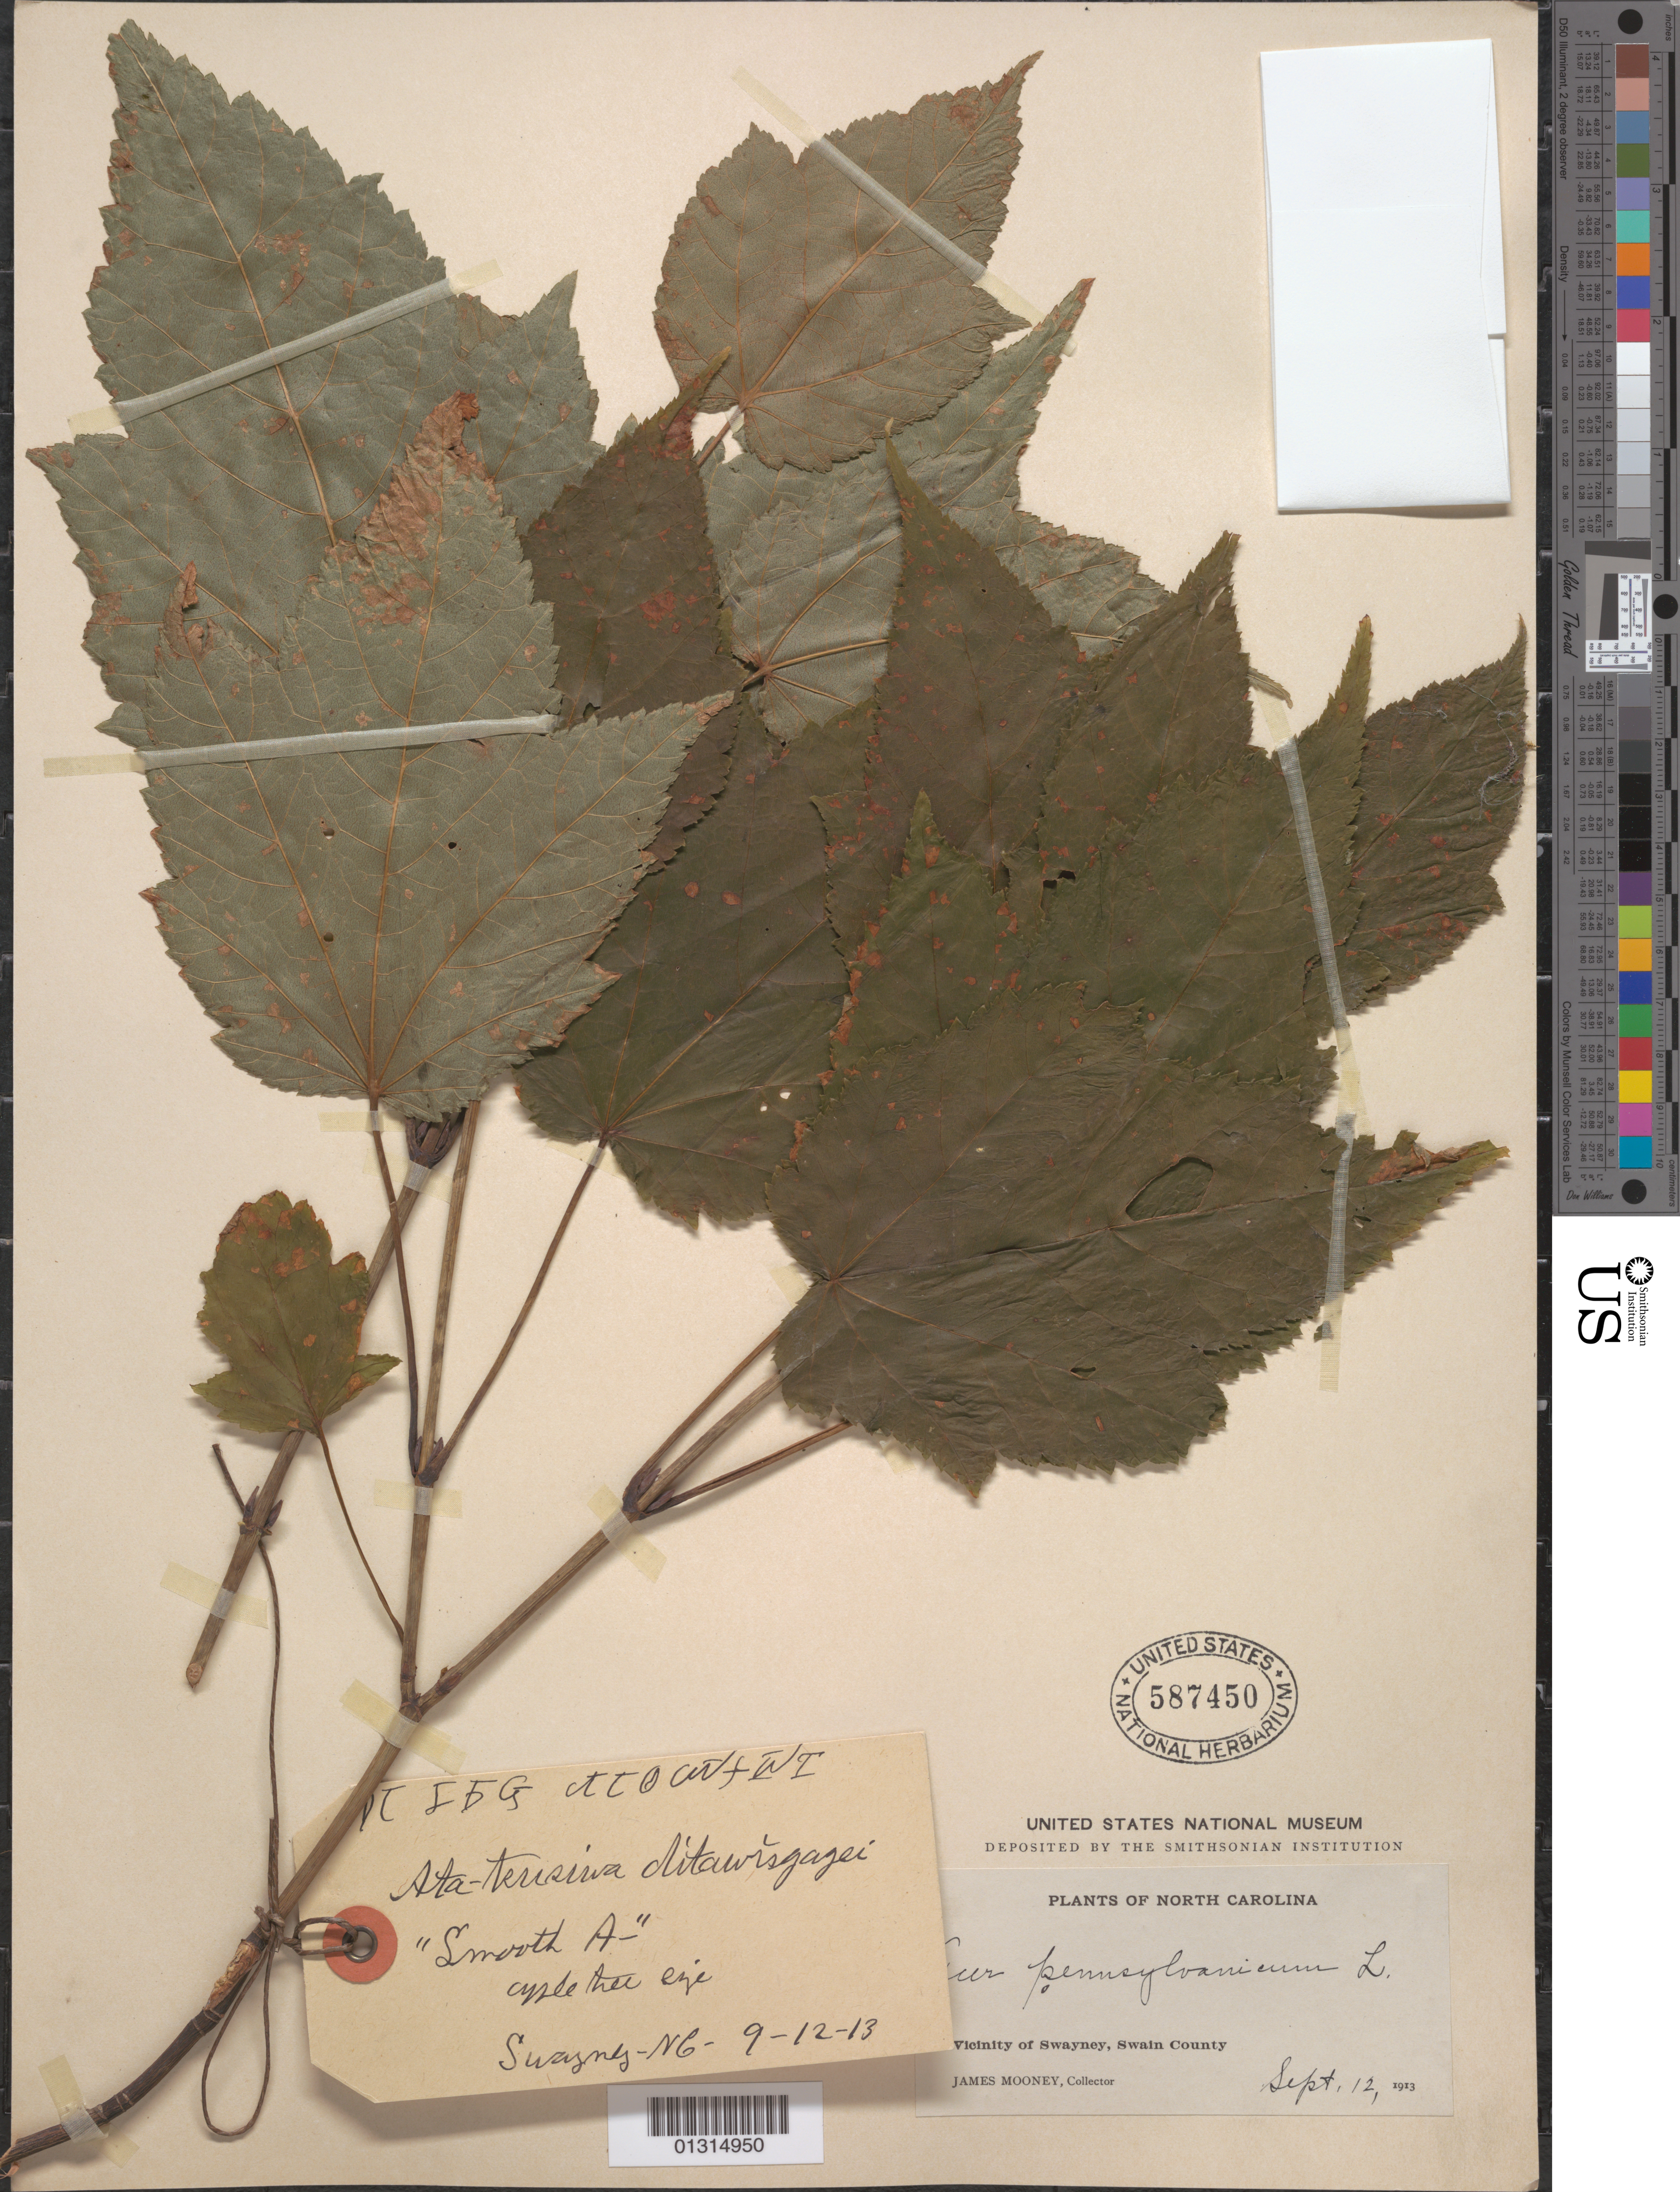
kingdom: Plantae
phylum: Tracheophyta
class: Magnoliopsida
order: Sapindales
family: Sapindaceae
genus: Acer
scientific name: Acer pensylvanicum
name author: L.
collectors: J. Mooney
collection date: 1913-09-12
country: United States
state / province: North Carolina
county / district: Swain County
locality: Swain County, vicinity oif Swayney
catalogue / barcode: US 587450